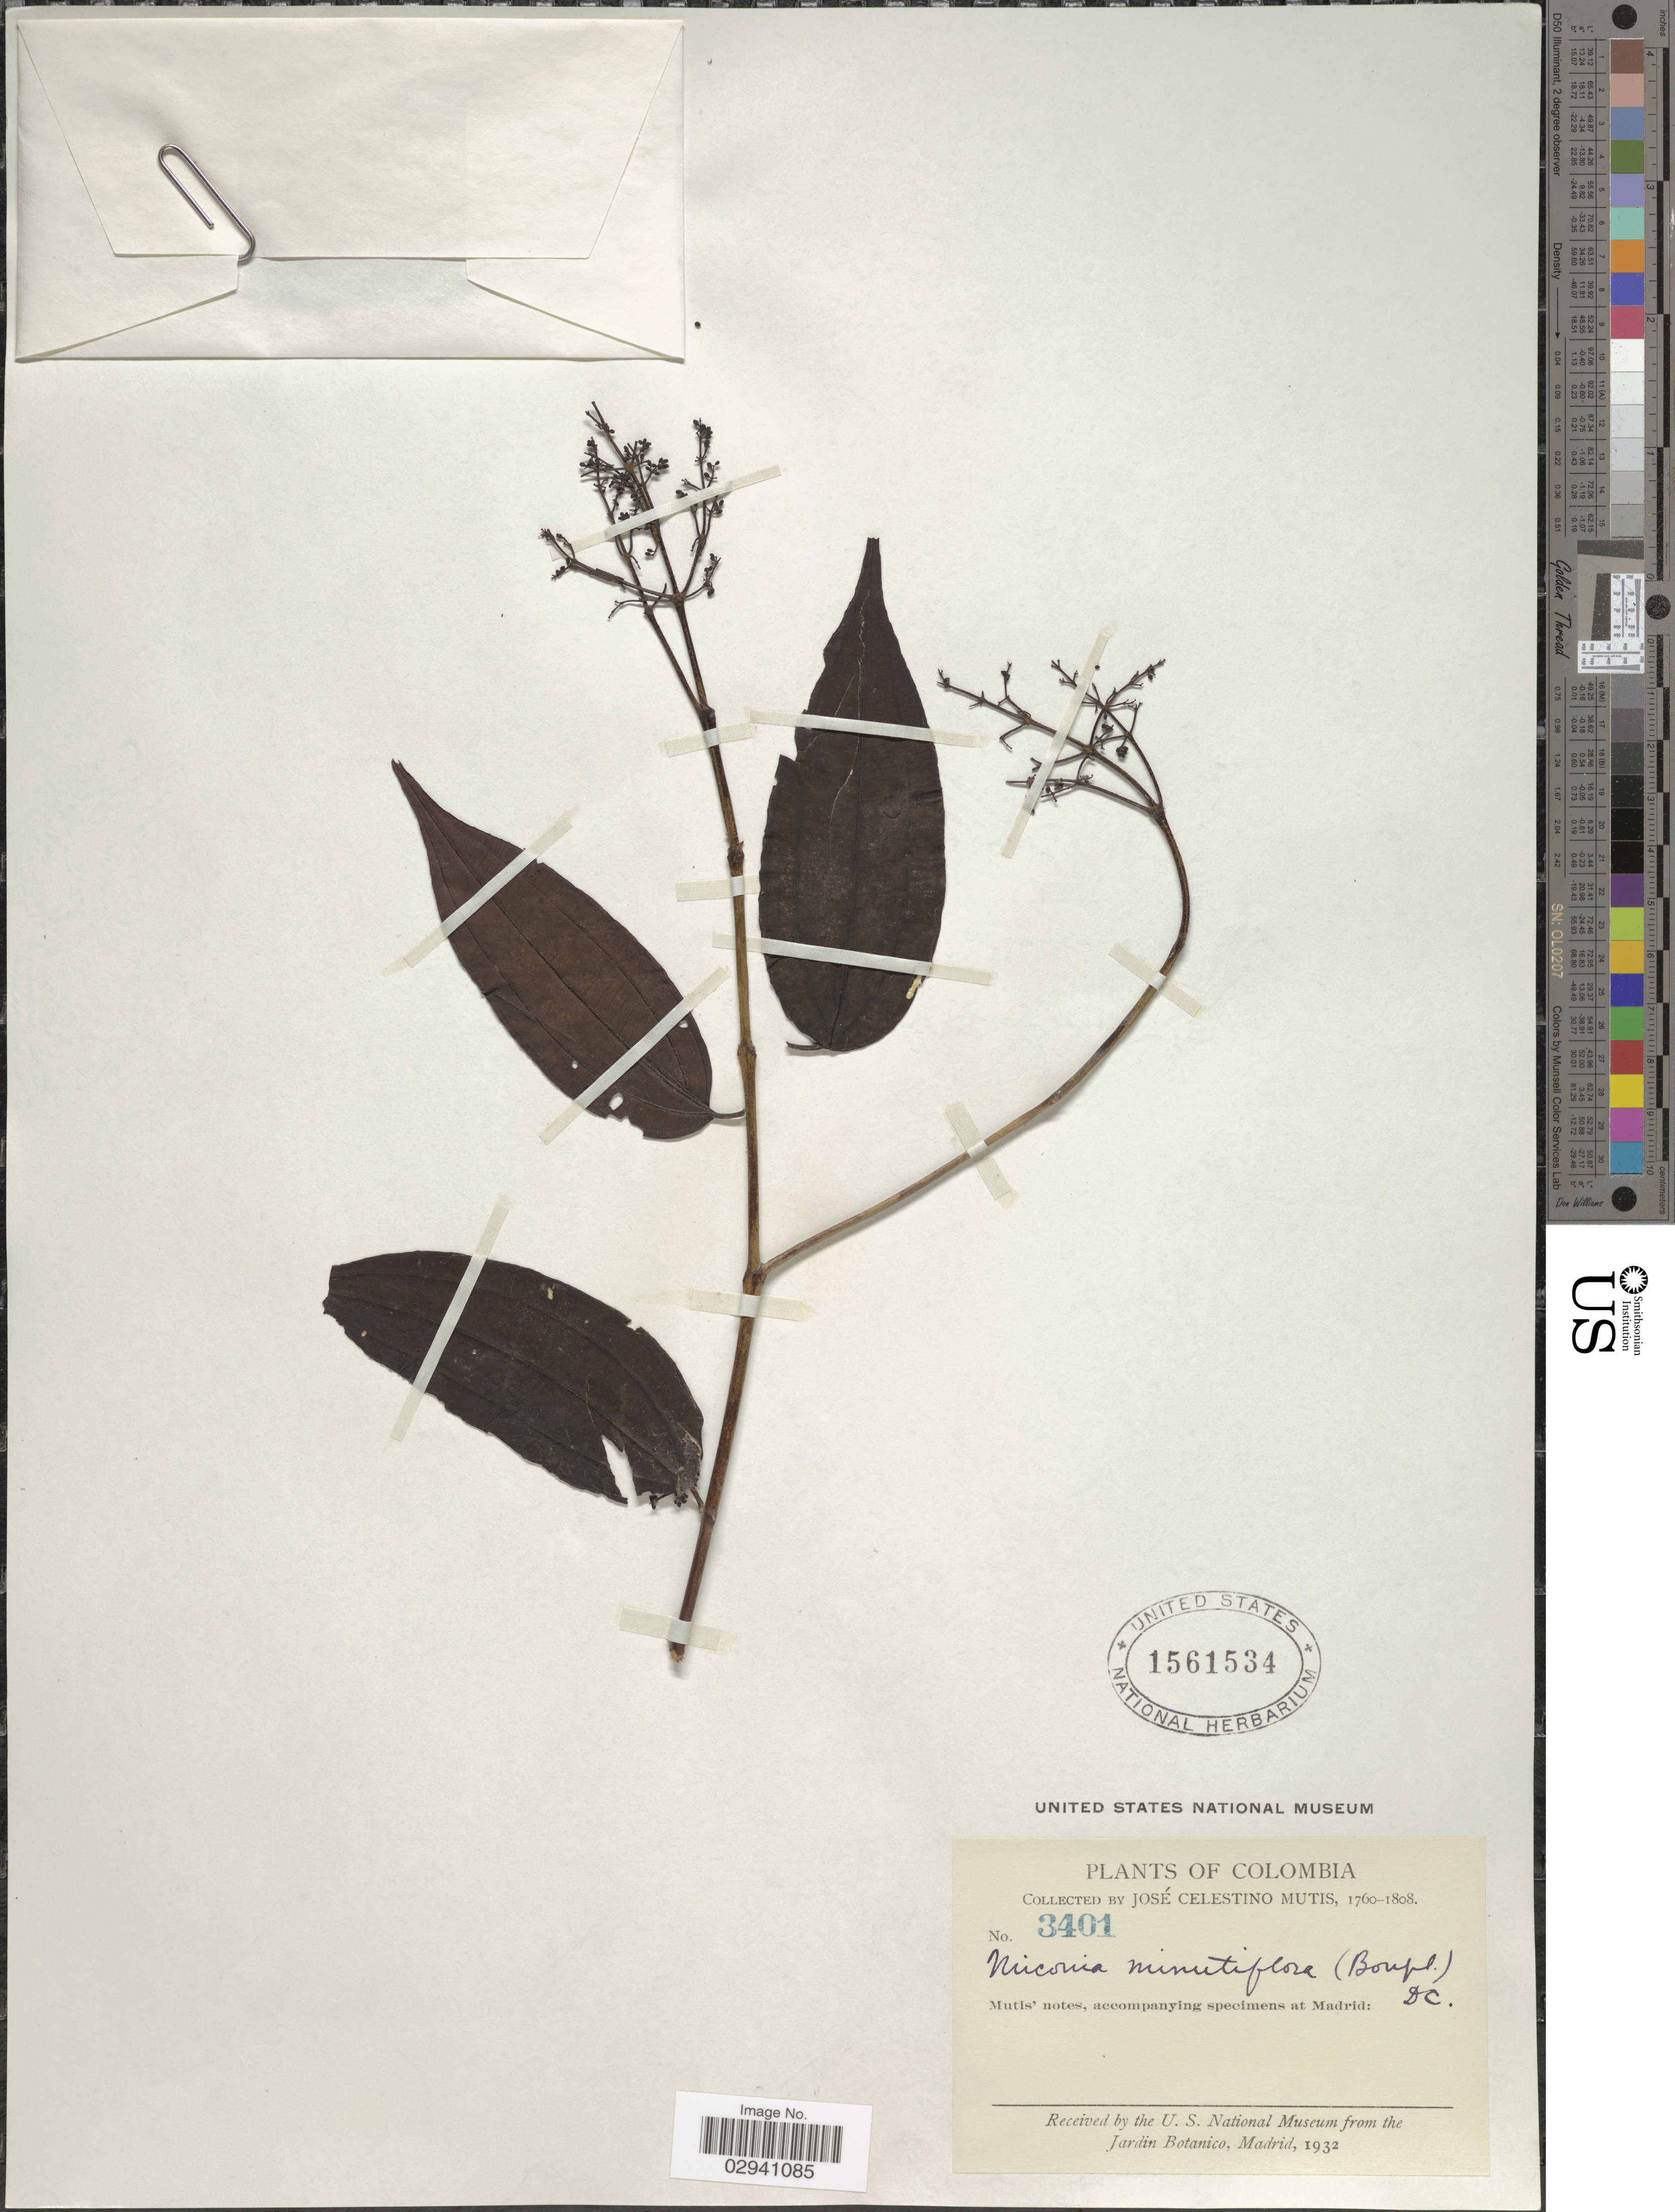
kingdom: Plantae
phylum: Tracheophyta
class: Magnoliopsida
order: Myrtales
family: Melastomataceae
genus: Miconia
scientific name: Miconia minutiflora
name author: (Bonpl.) DC.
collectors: J. C. B. Mutis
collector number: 3401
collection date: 1760/1808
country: Colombia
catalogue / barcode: US 1561534